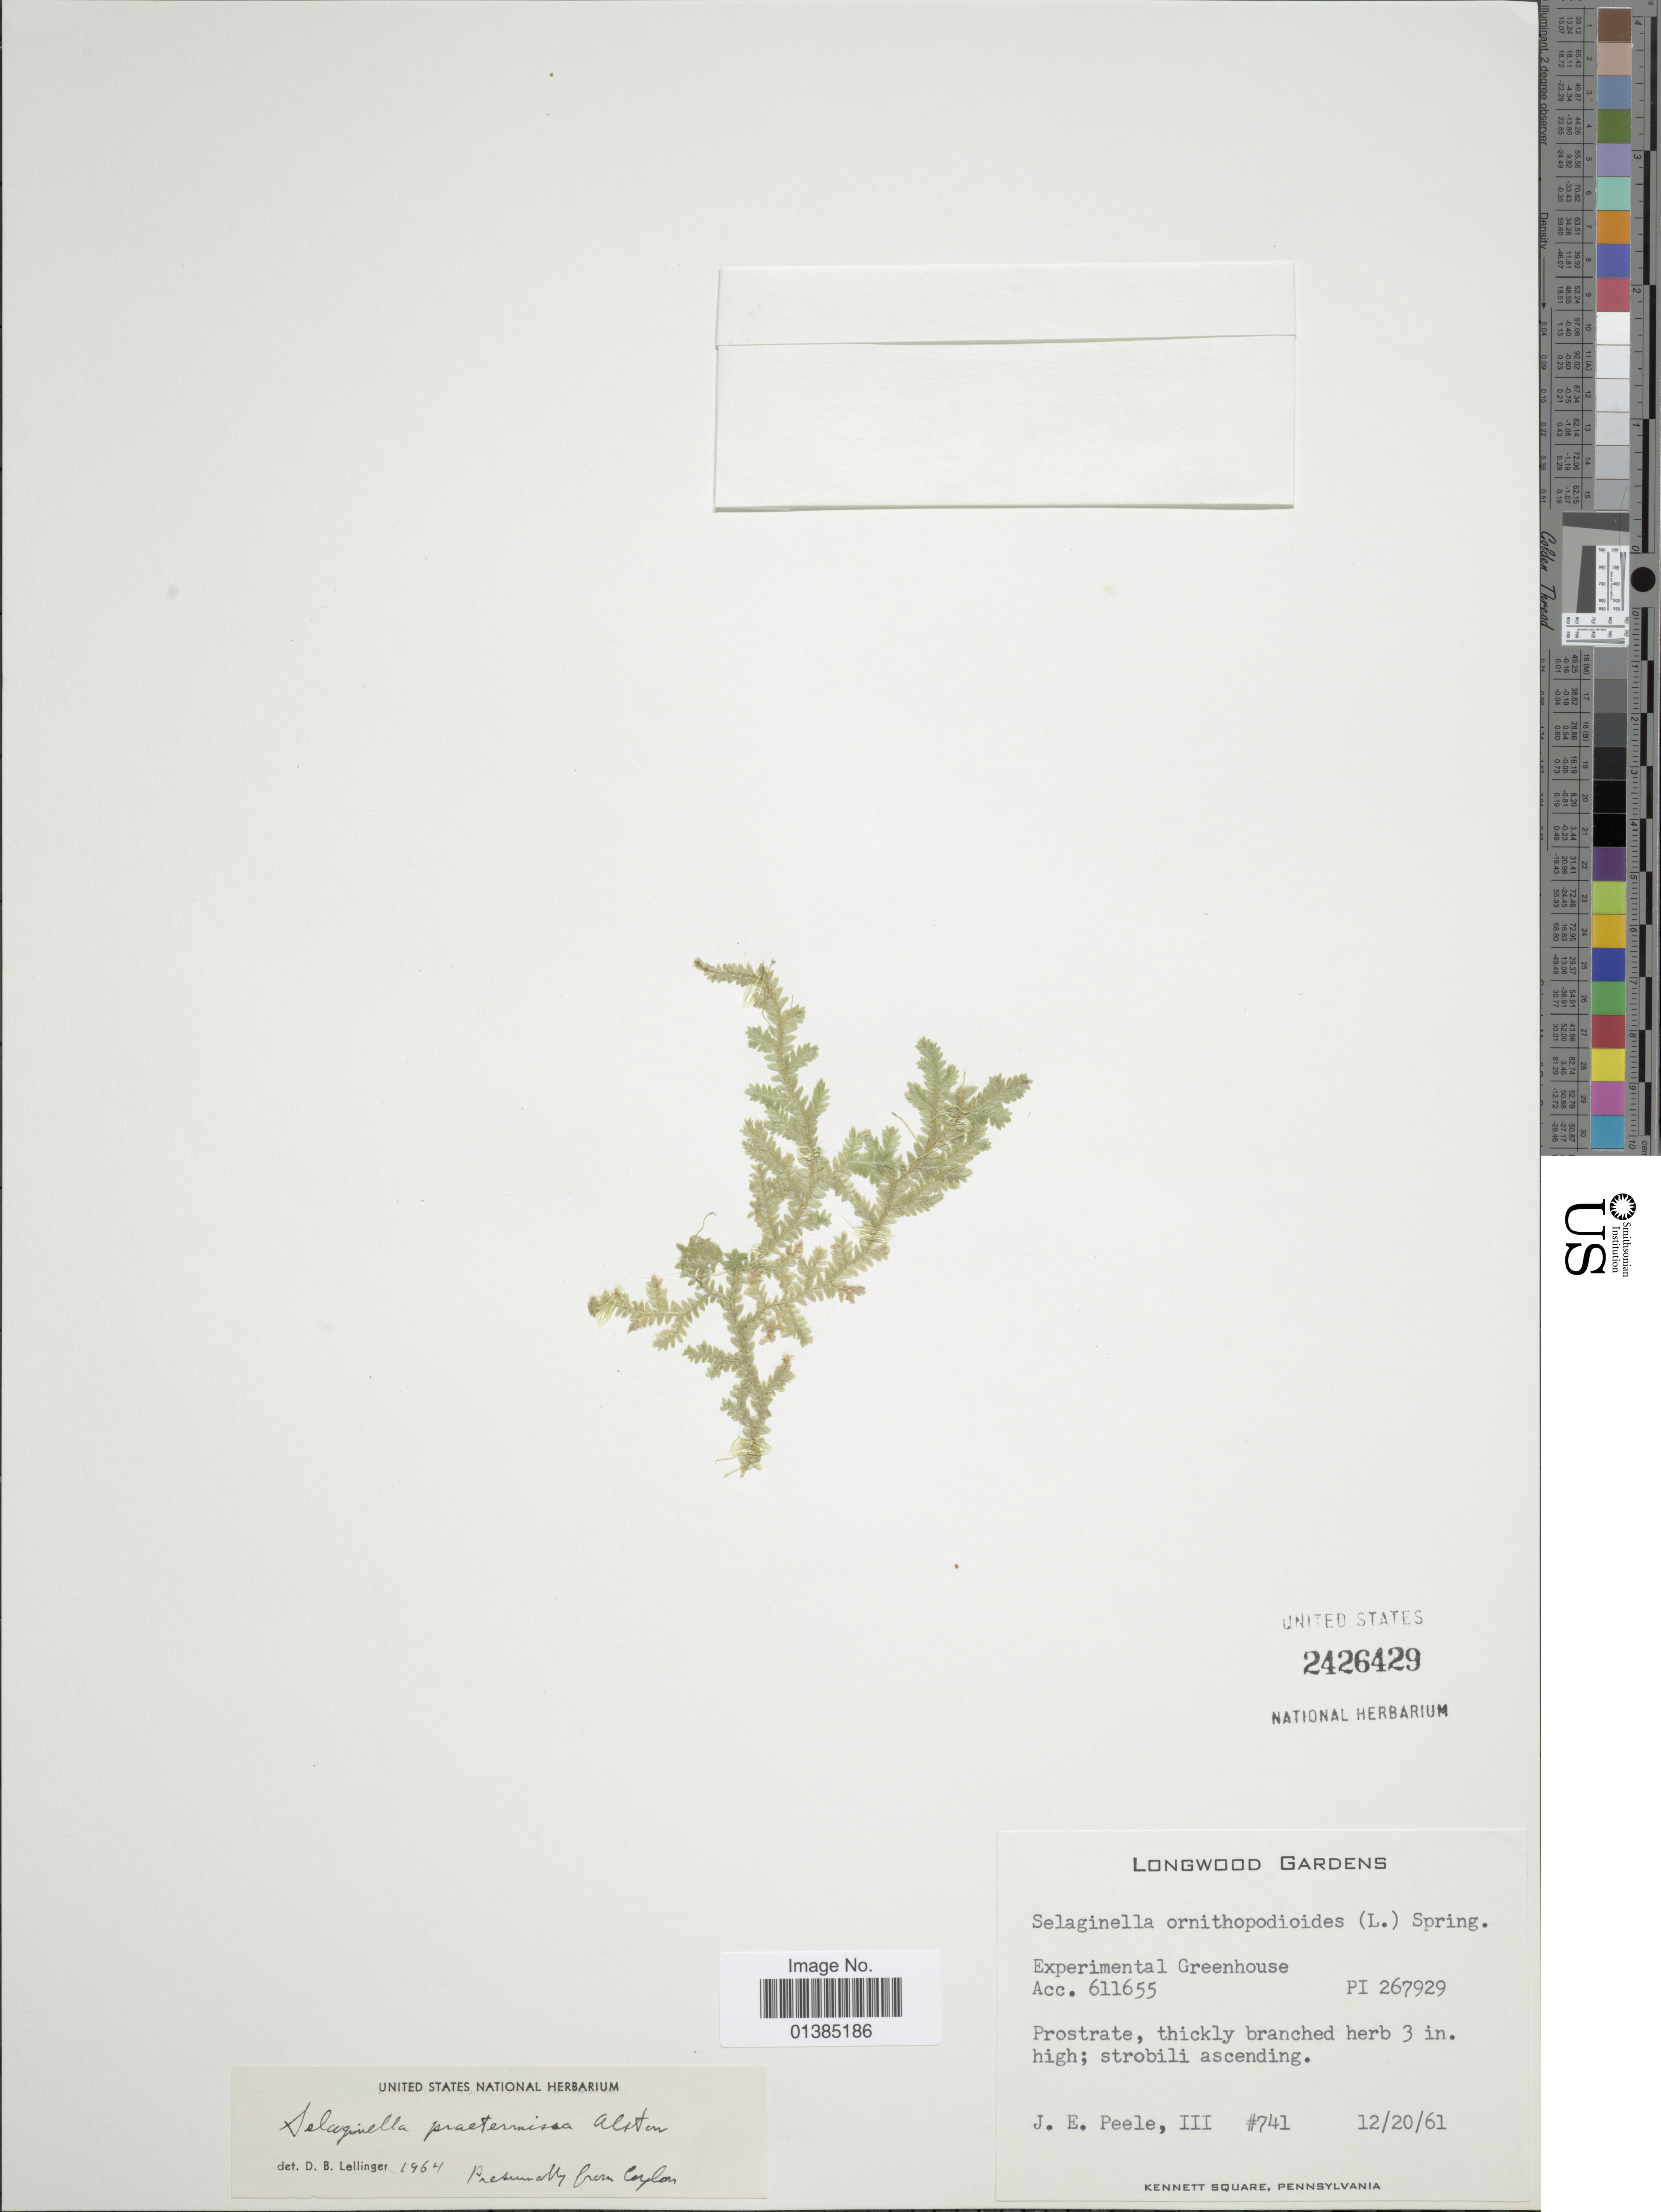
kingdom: Plantae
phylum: Tracheophyta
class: Lycopodiopsida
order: Selaginellales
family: Selaginellaceae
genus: Selaginella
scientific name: Selaginella praetermissa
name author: Alston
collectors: J. Peele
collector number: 741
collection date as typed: Transcribed d/m/y: 20/12/61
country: United States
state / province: Pennsylvania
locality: Experimental Greenhouse. Acc. 611655. PI 267929. Kennett Square.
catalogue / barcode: US 2426429